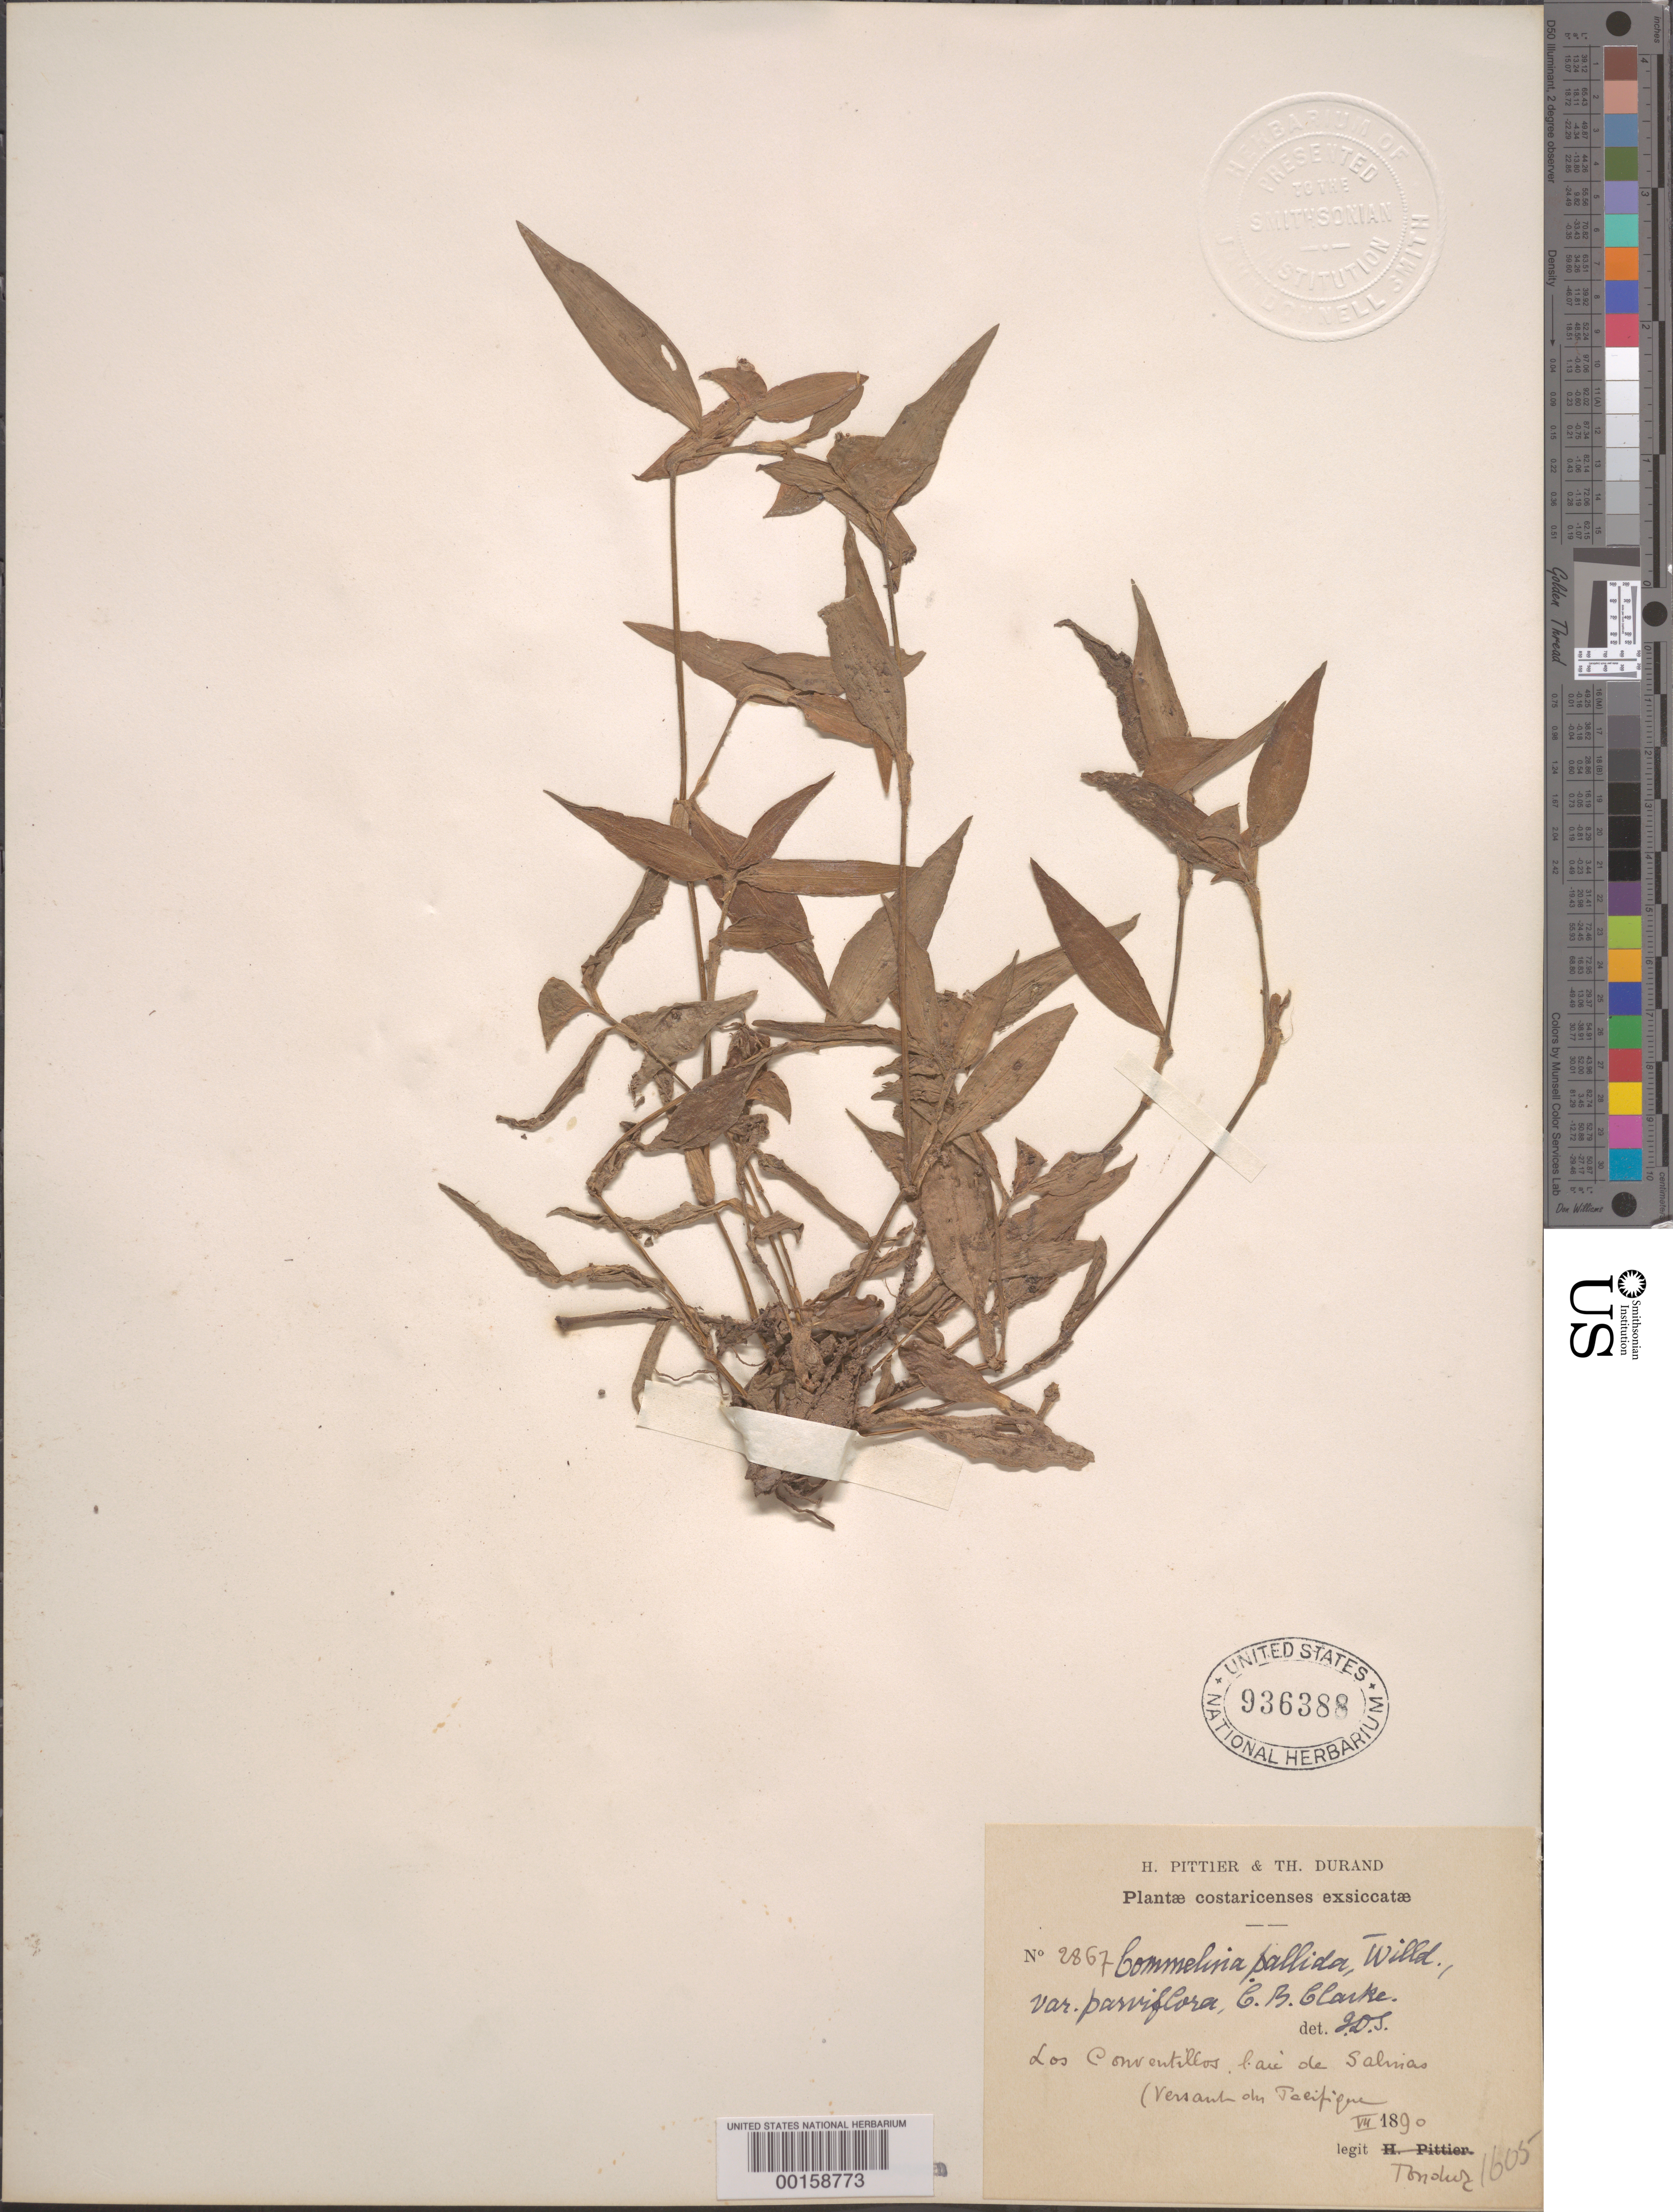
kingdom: Plantae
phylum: Tracheophyta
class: Liliopsida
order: Commelinales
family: Commelinaceae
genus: Commelina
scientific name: Commelina erecta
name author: L.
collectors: A. Tonduz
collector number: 2867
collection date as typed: Jul 1890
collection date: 1890-07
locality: Los conventillos; salinias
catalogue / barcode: US 936388